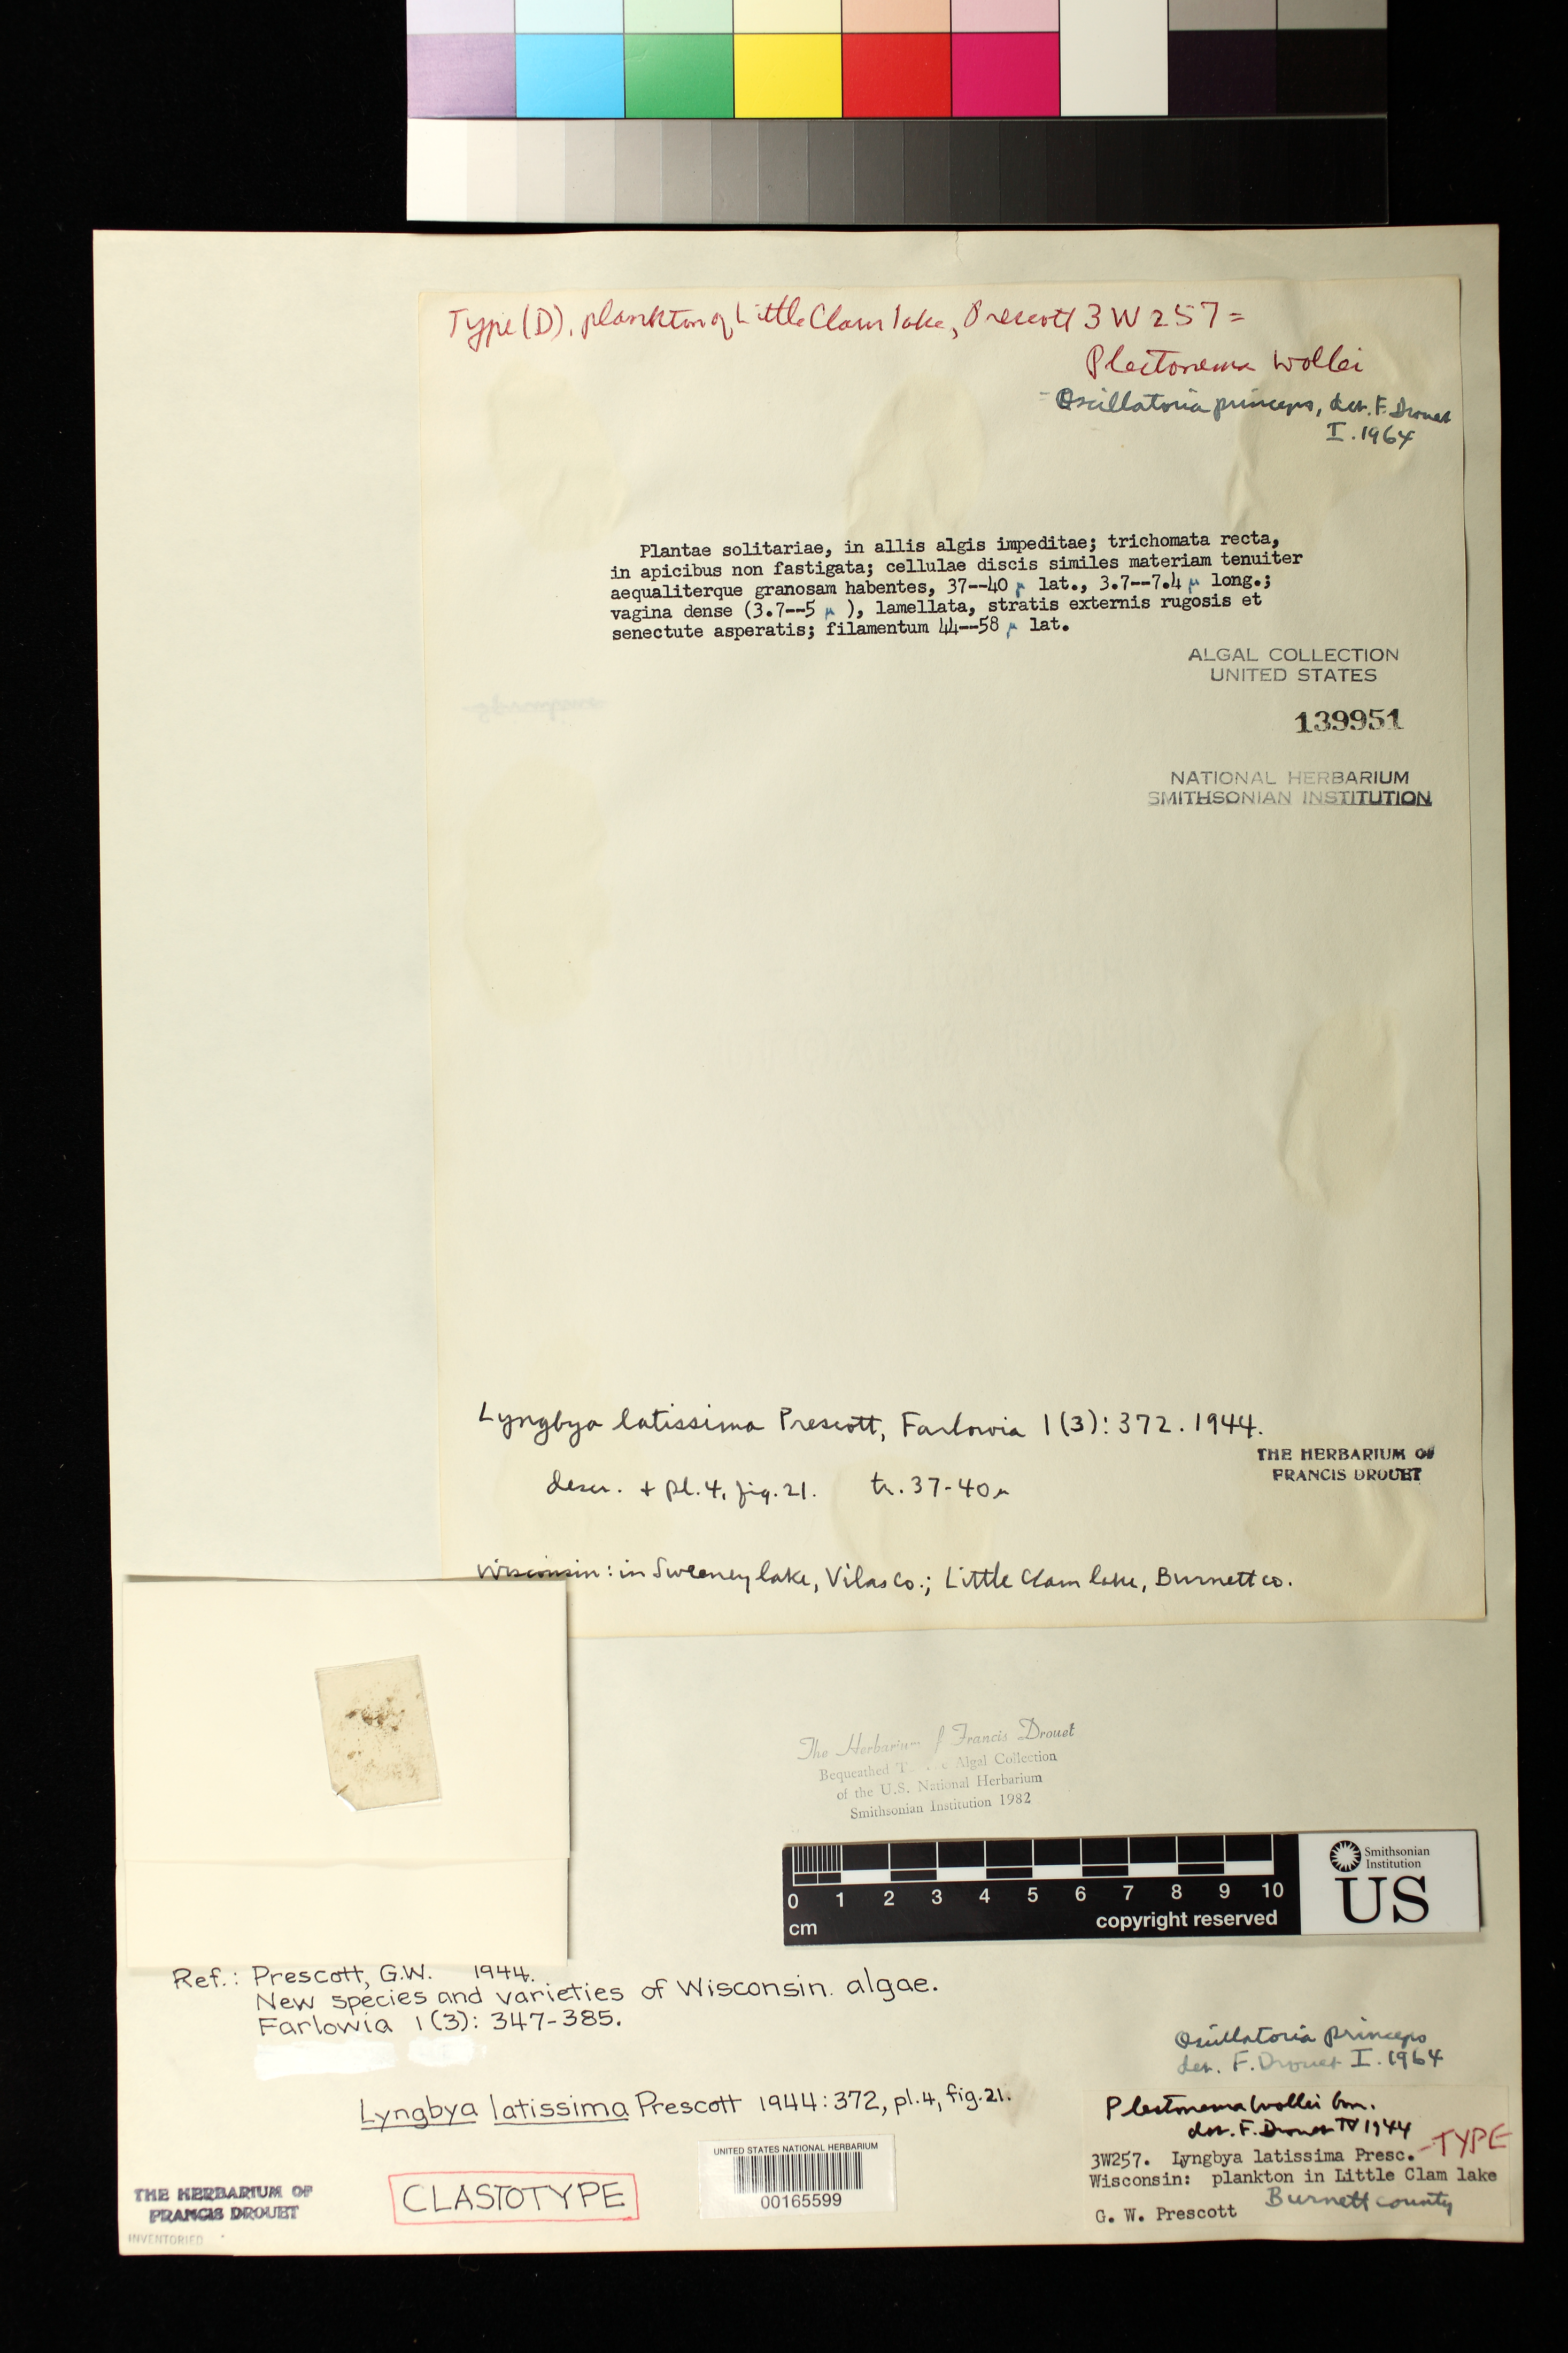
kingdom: Bacteria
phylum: Cyanobacteria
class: Cyanobacteriia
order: Cyanobacteriales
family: Microcoleaceae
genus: Lyngbya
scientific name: Lyngbya latissima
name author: Prescott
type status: Clastotype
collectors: G. Prescott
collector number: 3W257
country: United States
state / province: Wisconsin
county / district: Burnett County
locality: Little Clam Lake, plankton.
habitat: Plankton.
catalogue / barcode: US 139951